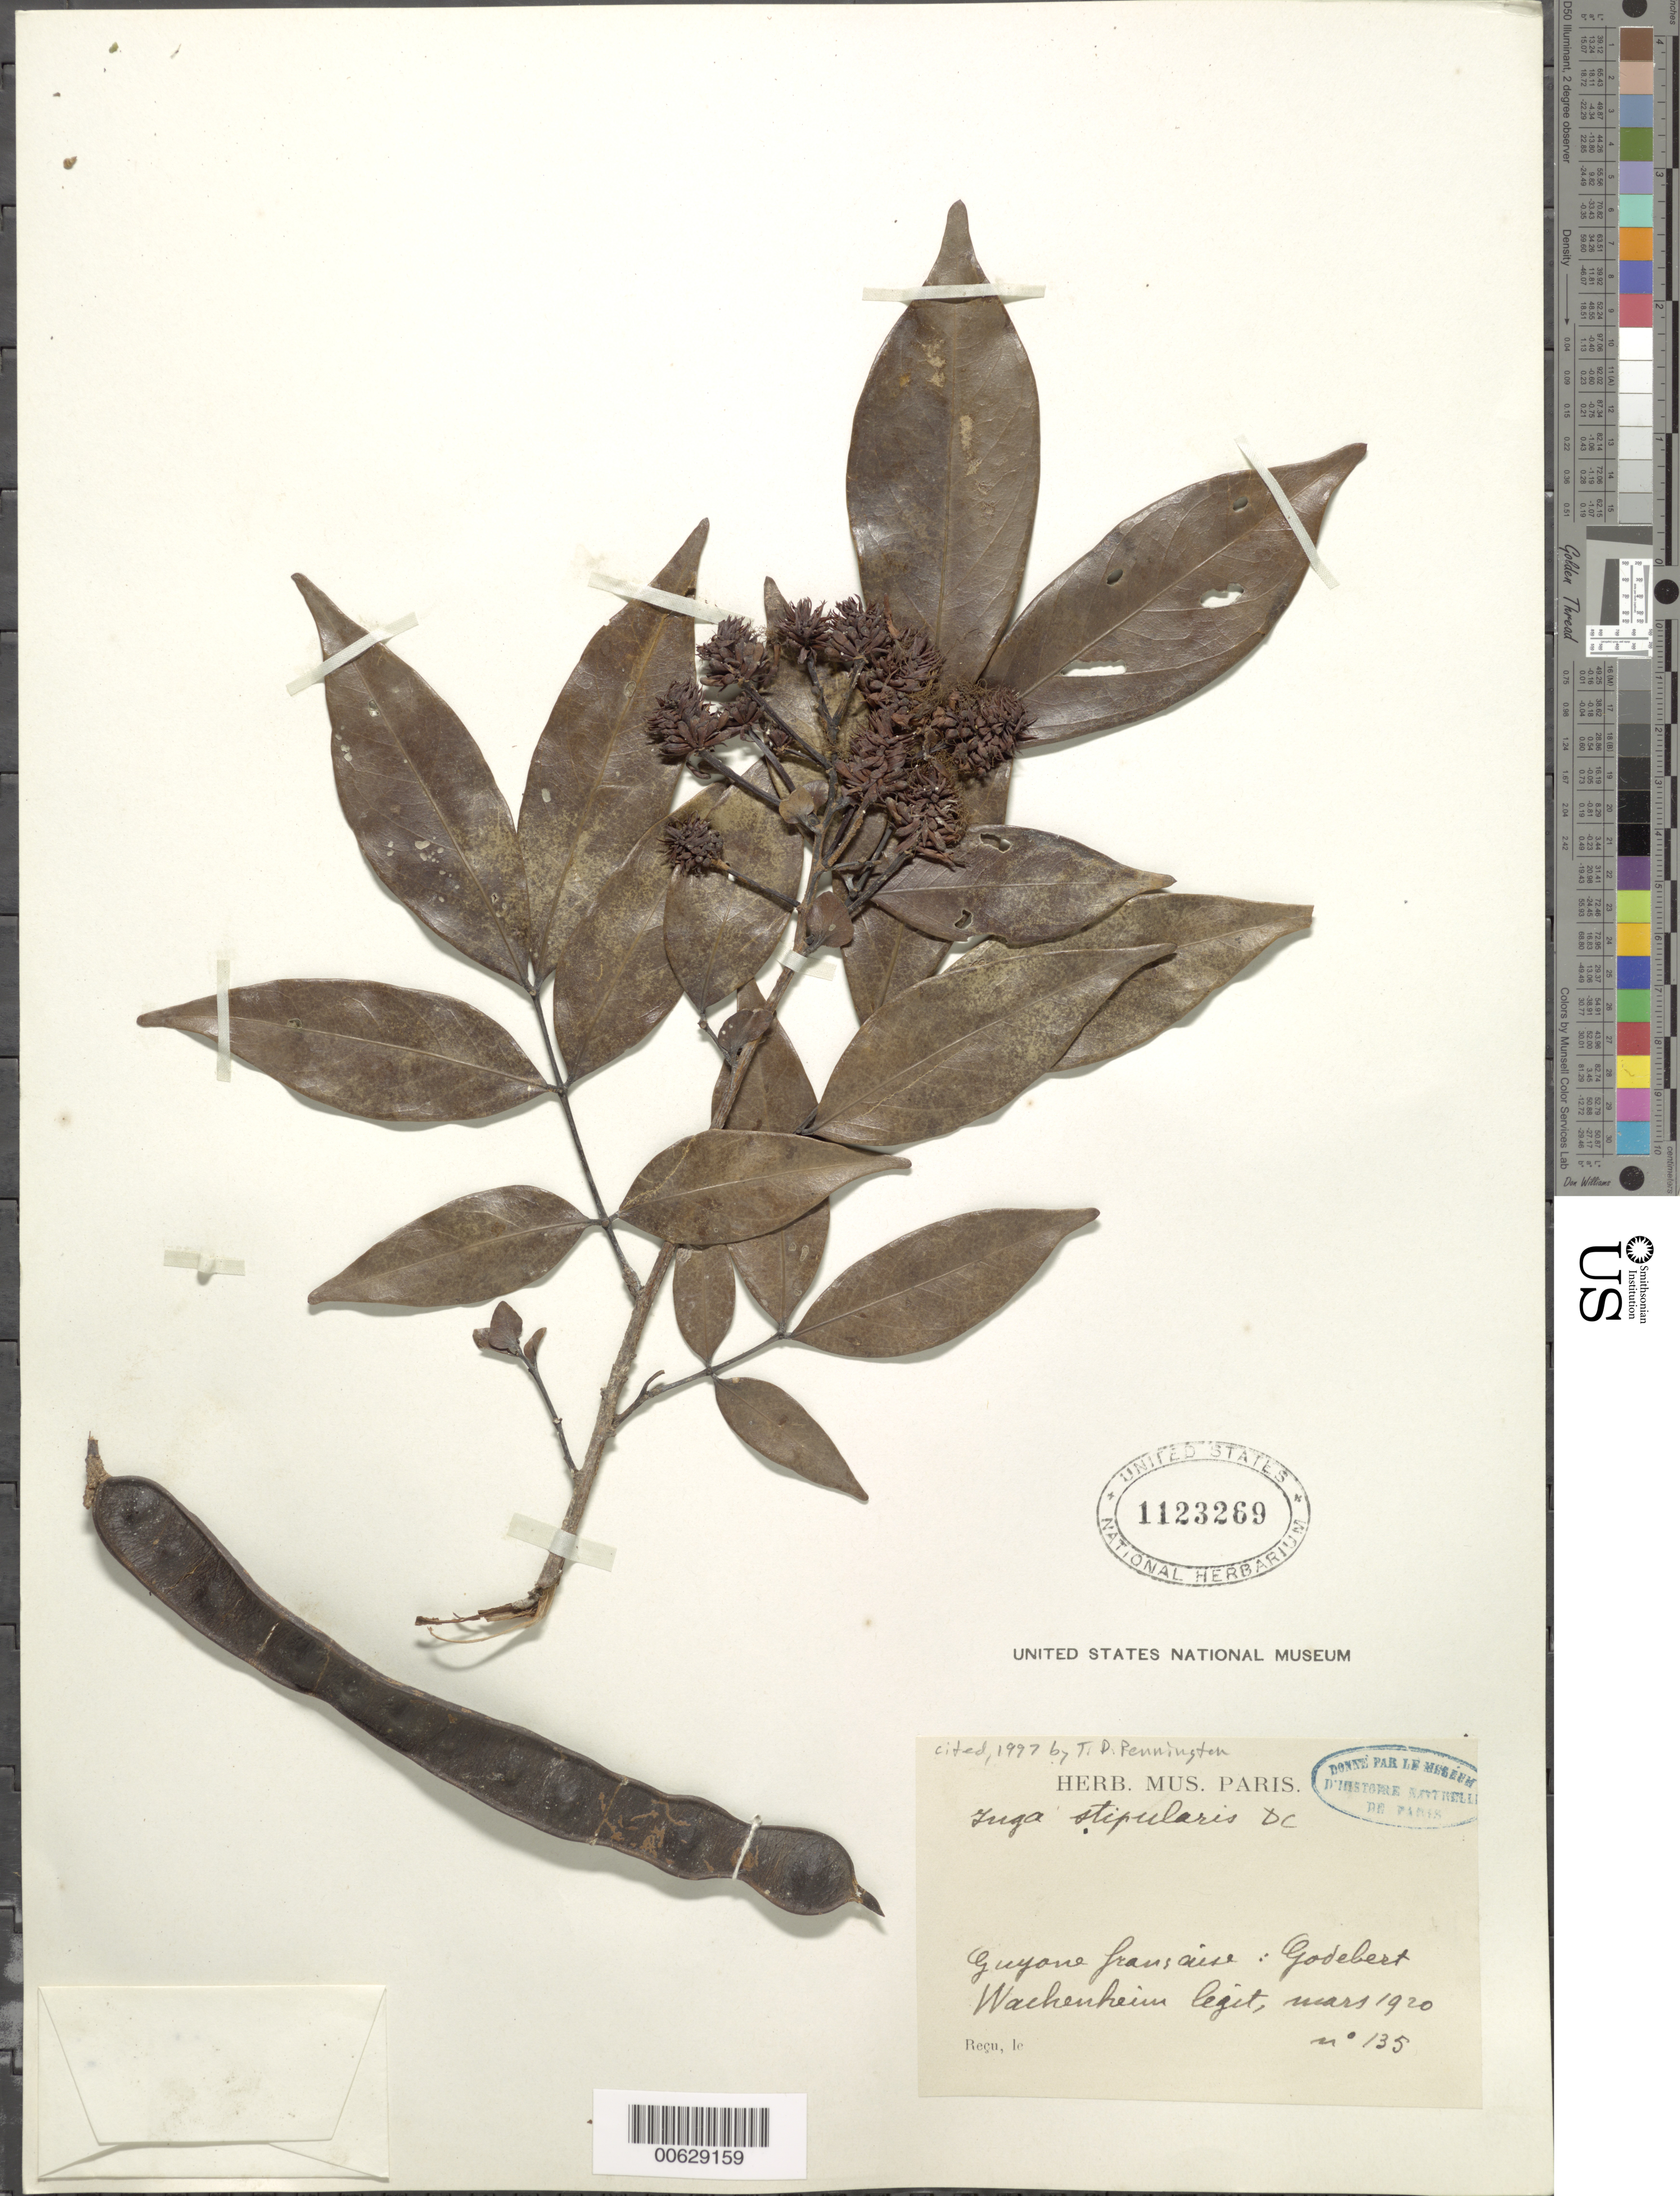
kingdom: Plantae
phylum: Tracheophyta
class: Magnoliopsida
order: Fabales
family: Fabaceae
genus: Inga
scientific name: Inga stipularis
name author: DC.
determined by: Pennington, T. D., (K)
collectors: G. Wachenheim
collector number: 135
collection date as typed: Mar-20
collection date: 1920-03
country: French Guiana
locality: Godebert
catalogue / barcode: US 1123269